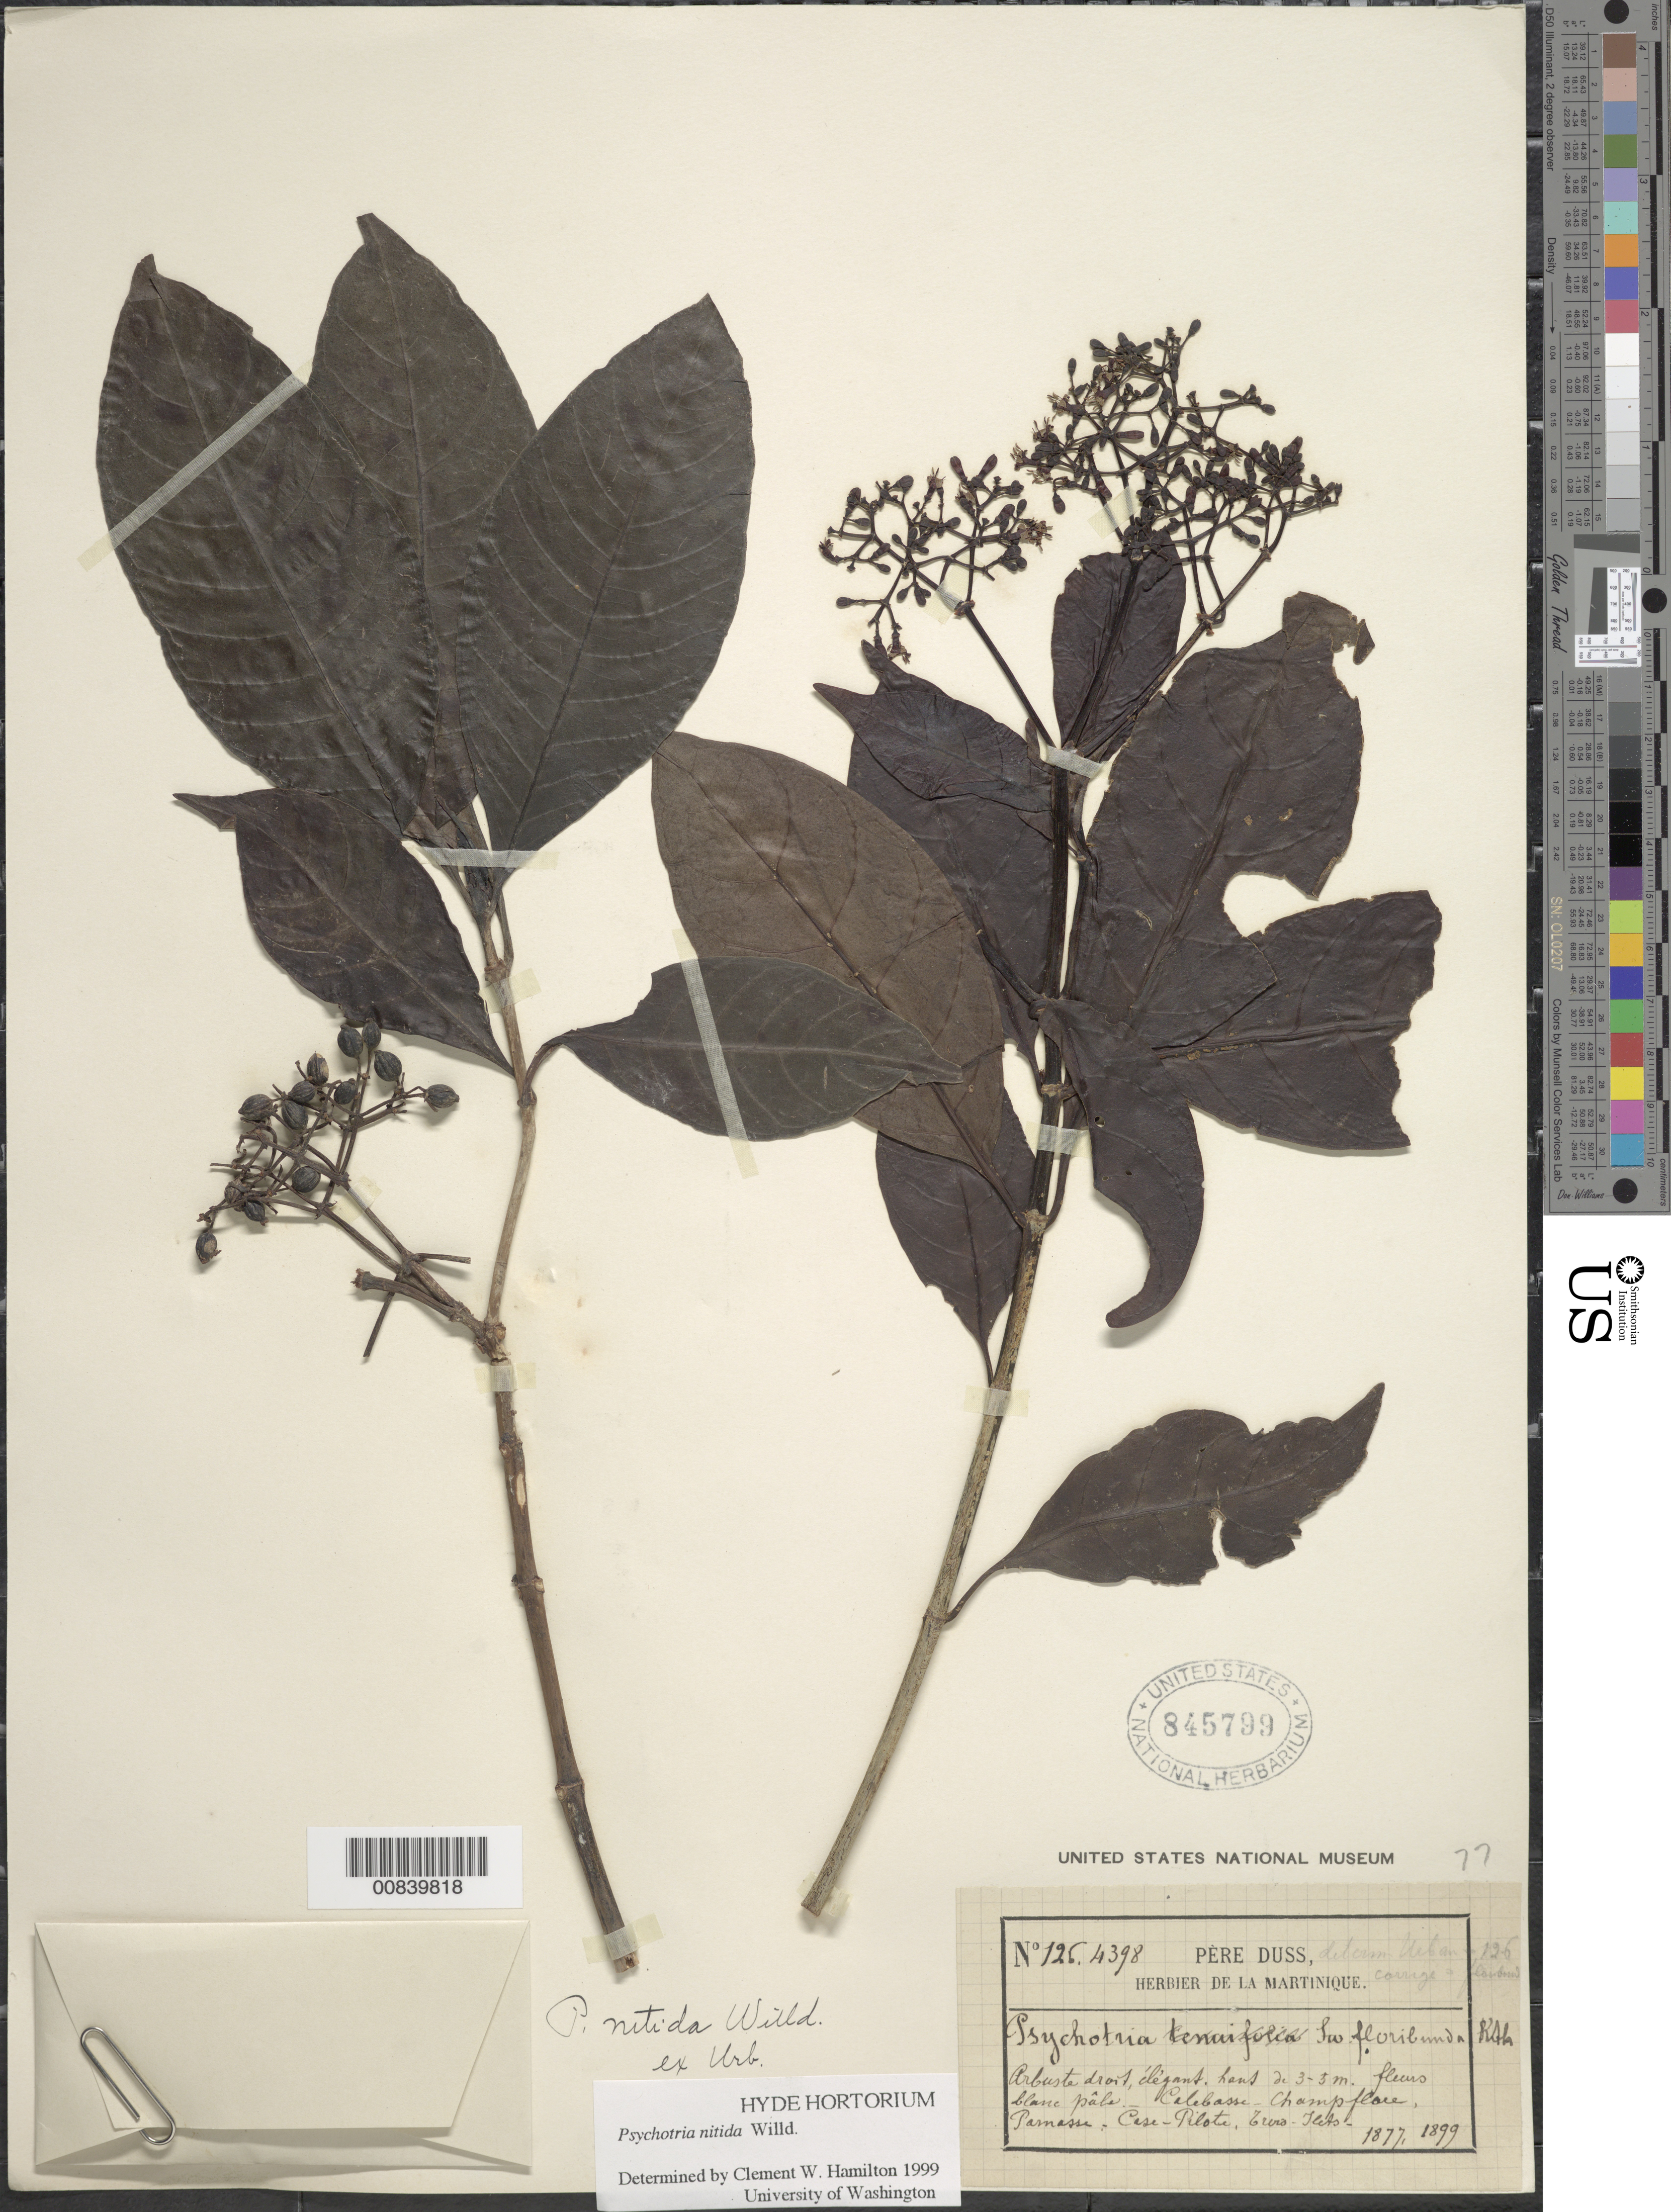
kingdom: Plantae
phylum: Tracheophyta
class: Magnoliopsida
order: Gentianales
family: Rubiaceae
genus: Psychotria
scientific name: Psychotria mapourioides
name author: DC.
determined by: Hamilton, C. W.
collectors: Père Duss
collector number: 126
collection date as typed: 1877 to -- --- 1879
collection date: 1877/1879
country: Martinique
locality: Calebasse Champ flore.Parnasse-Case-Pilote.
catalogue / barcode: US 845799